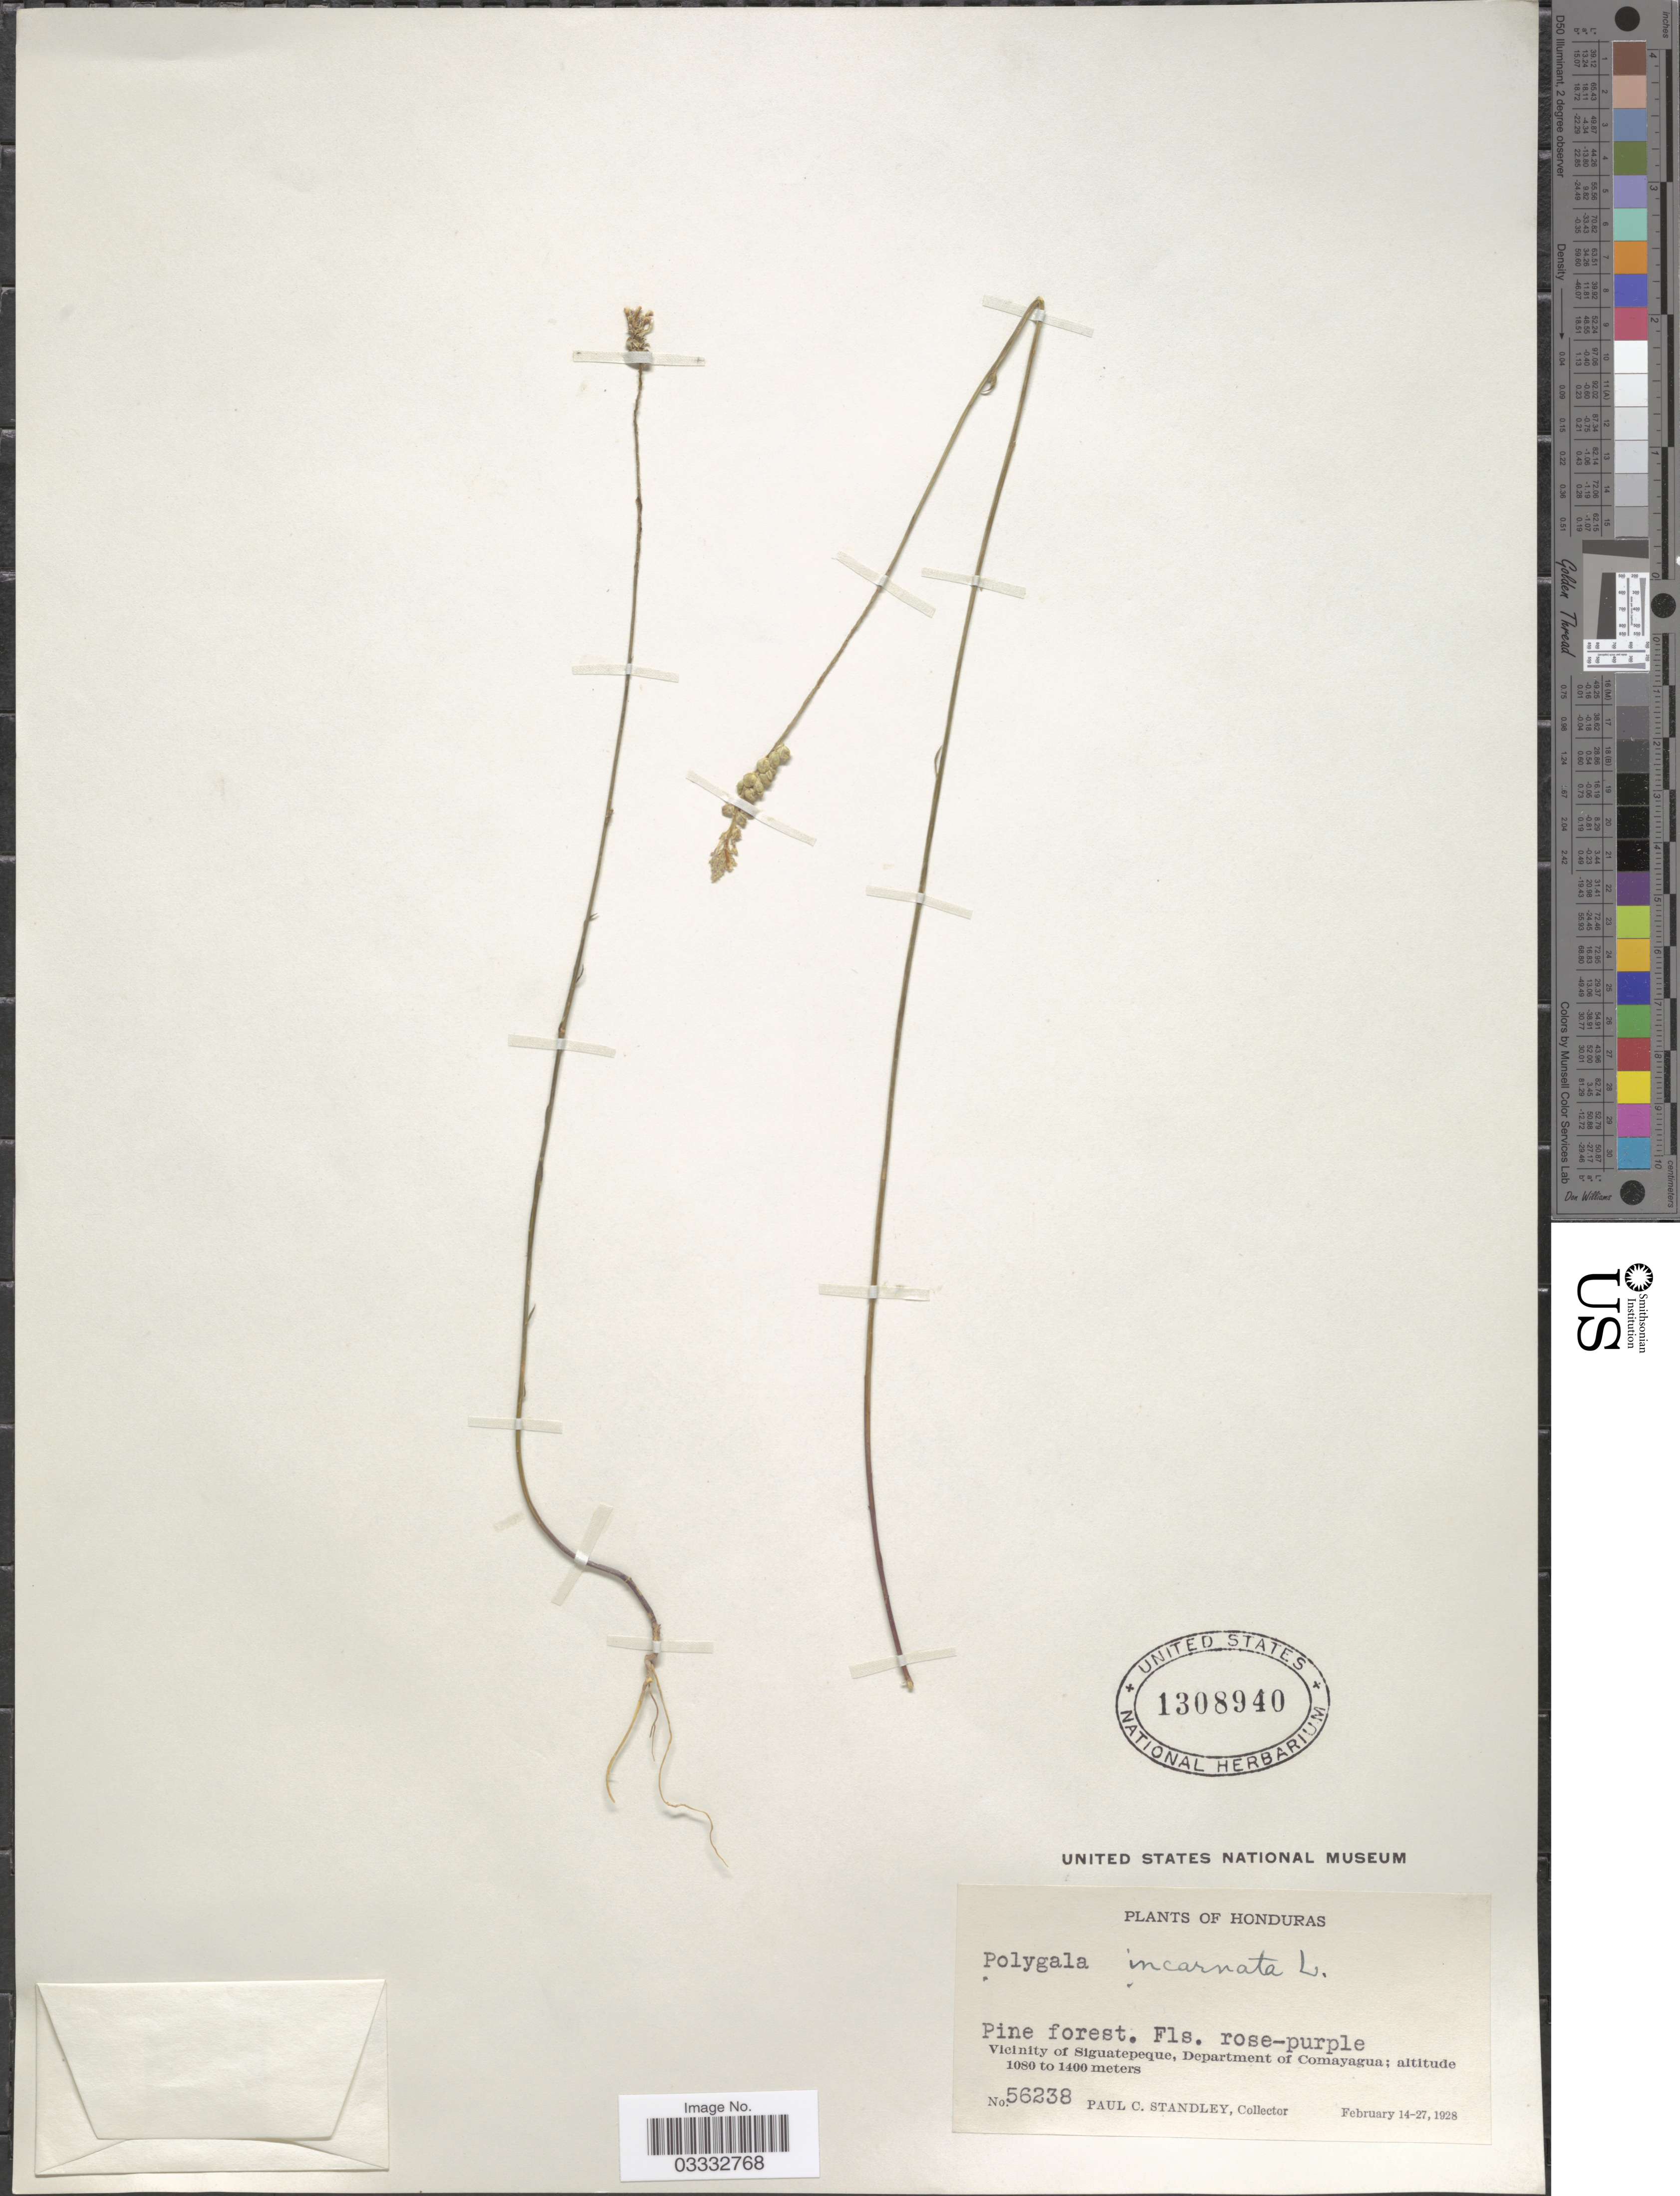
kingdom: Plantae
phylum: Tracheophyta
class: Magnoliopsida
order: Fabales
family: Polygalaceae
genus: Polygala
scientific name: Polygala incarnata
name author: L.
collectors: P. C. Standley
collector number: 56238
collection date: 1928-02-14/1928-02-27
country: Honduras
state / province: Comayagua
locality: Vicinity of Siguatepeque, Department of Comayagua.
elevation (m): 1080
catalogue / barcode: US 1308940